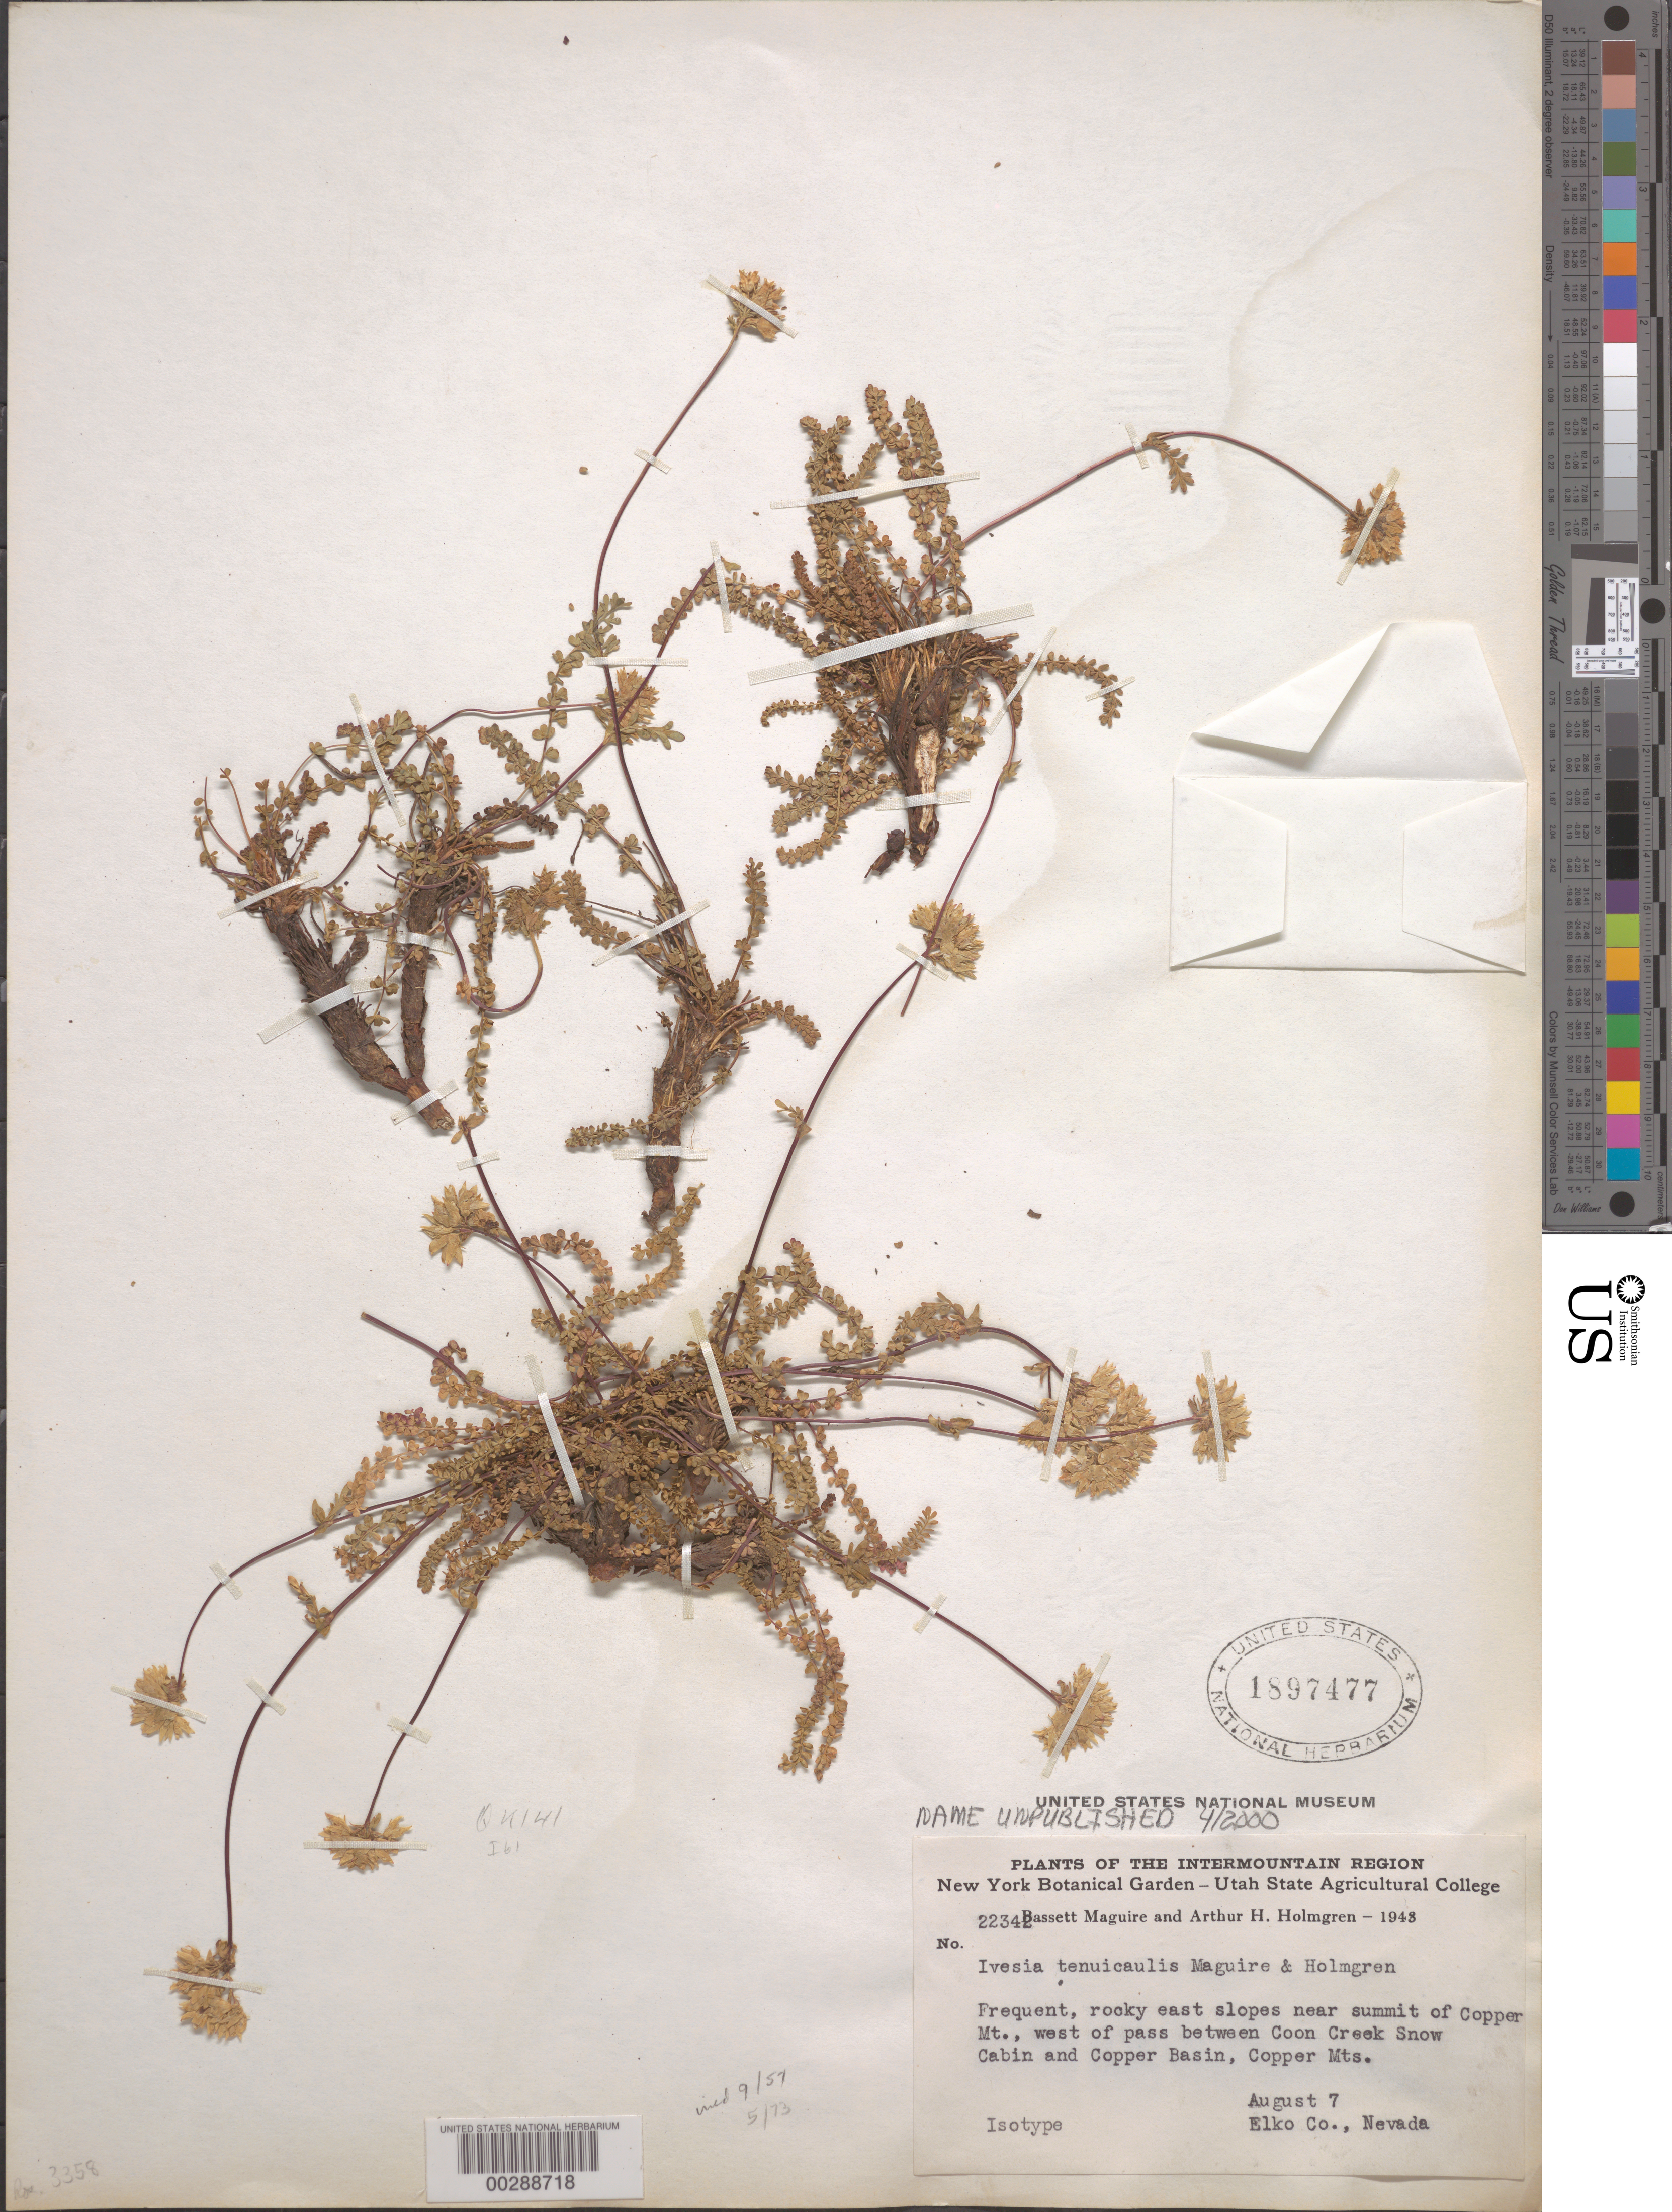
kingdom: Plantae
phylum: Tracheophyta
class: Magnoliopsida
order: Rosales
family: Rosaceae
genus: Potentilla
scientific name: Potentilla gordonii var. gordonii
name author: (Hook.) Greene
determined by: Strong, Mark T., (BOT), Smithsonian Institution - National Museum of Natural History (UNITED STATES)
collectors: B. Maguire & A. H. Holmgren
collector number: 22342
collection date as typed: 07 Aug 1943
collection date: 1943-08-07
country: United States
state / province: Nevada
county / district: Elko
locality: E slopes near summit of copper mountain, w of pass between coon creek snow cabin and copper basin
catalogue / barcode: US 1897477